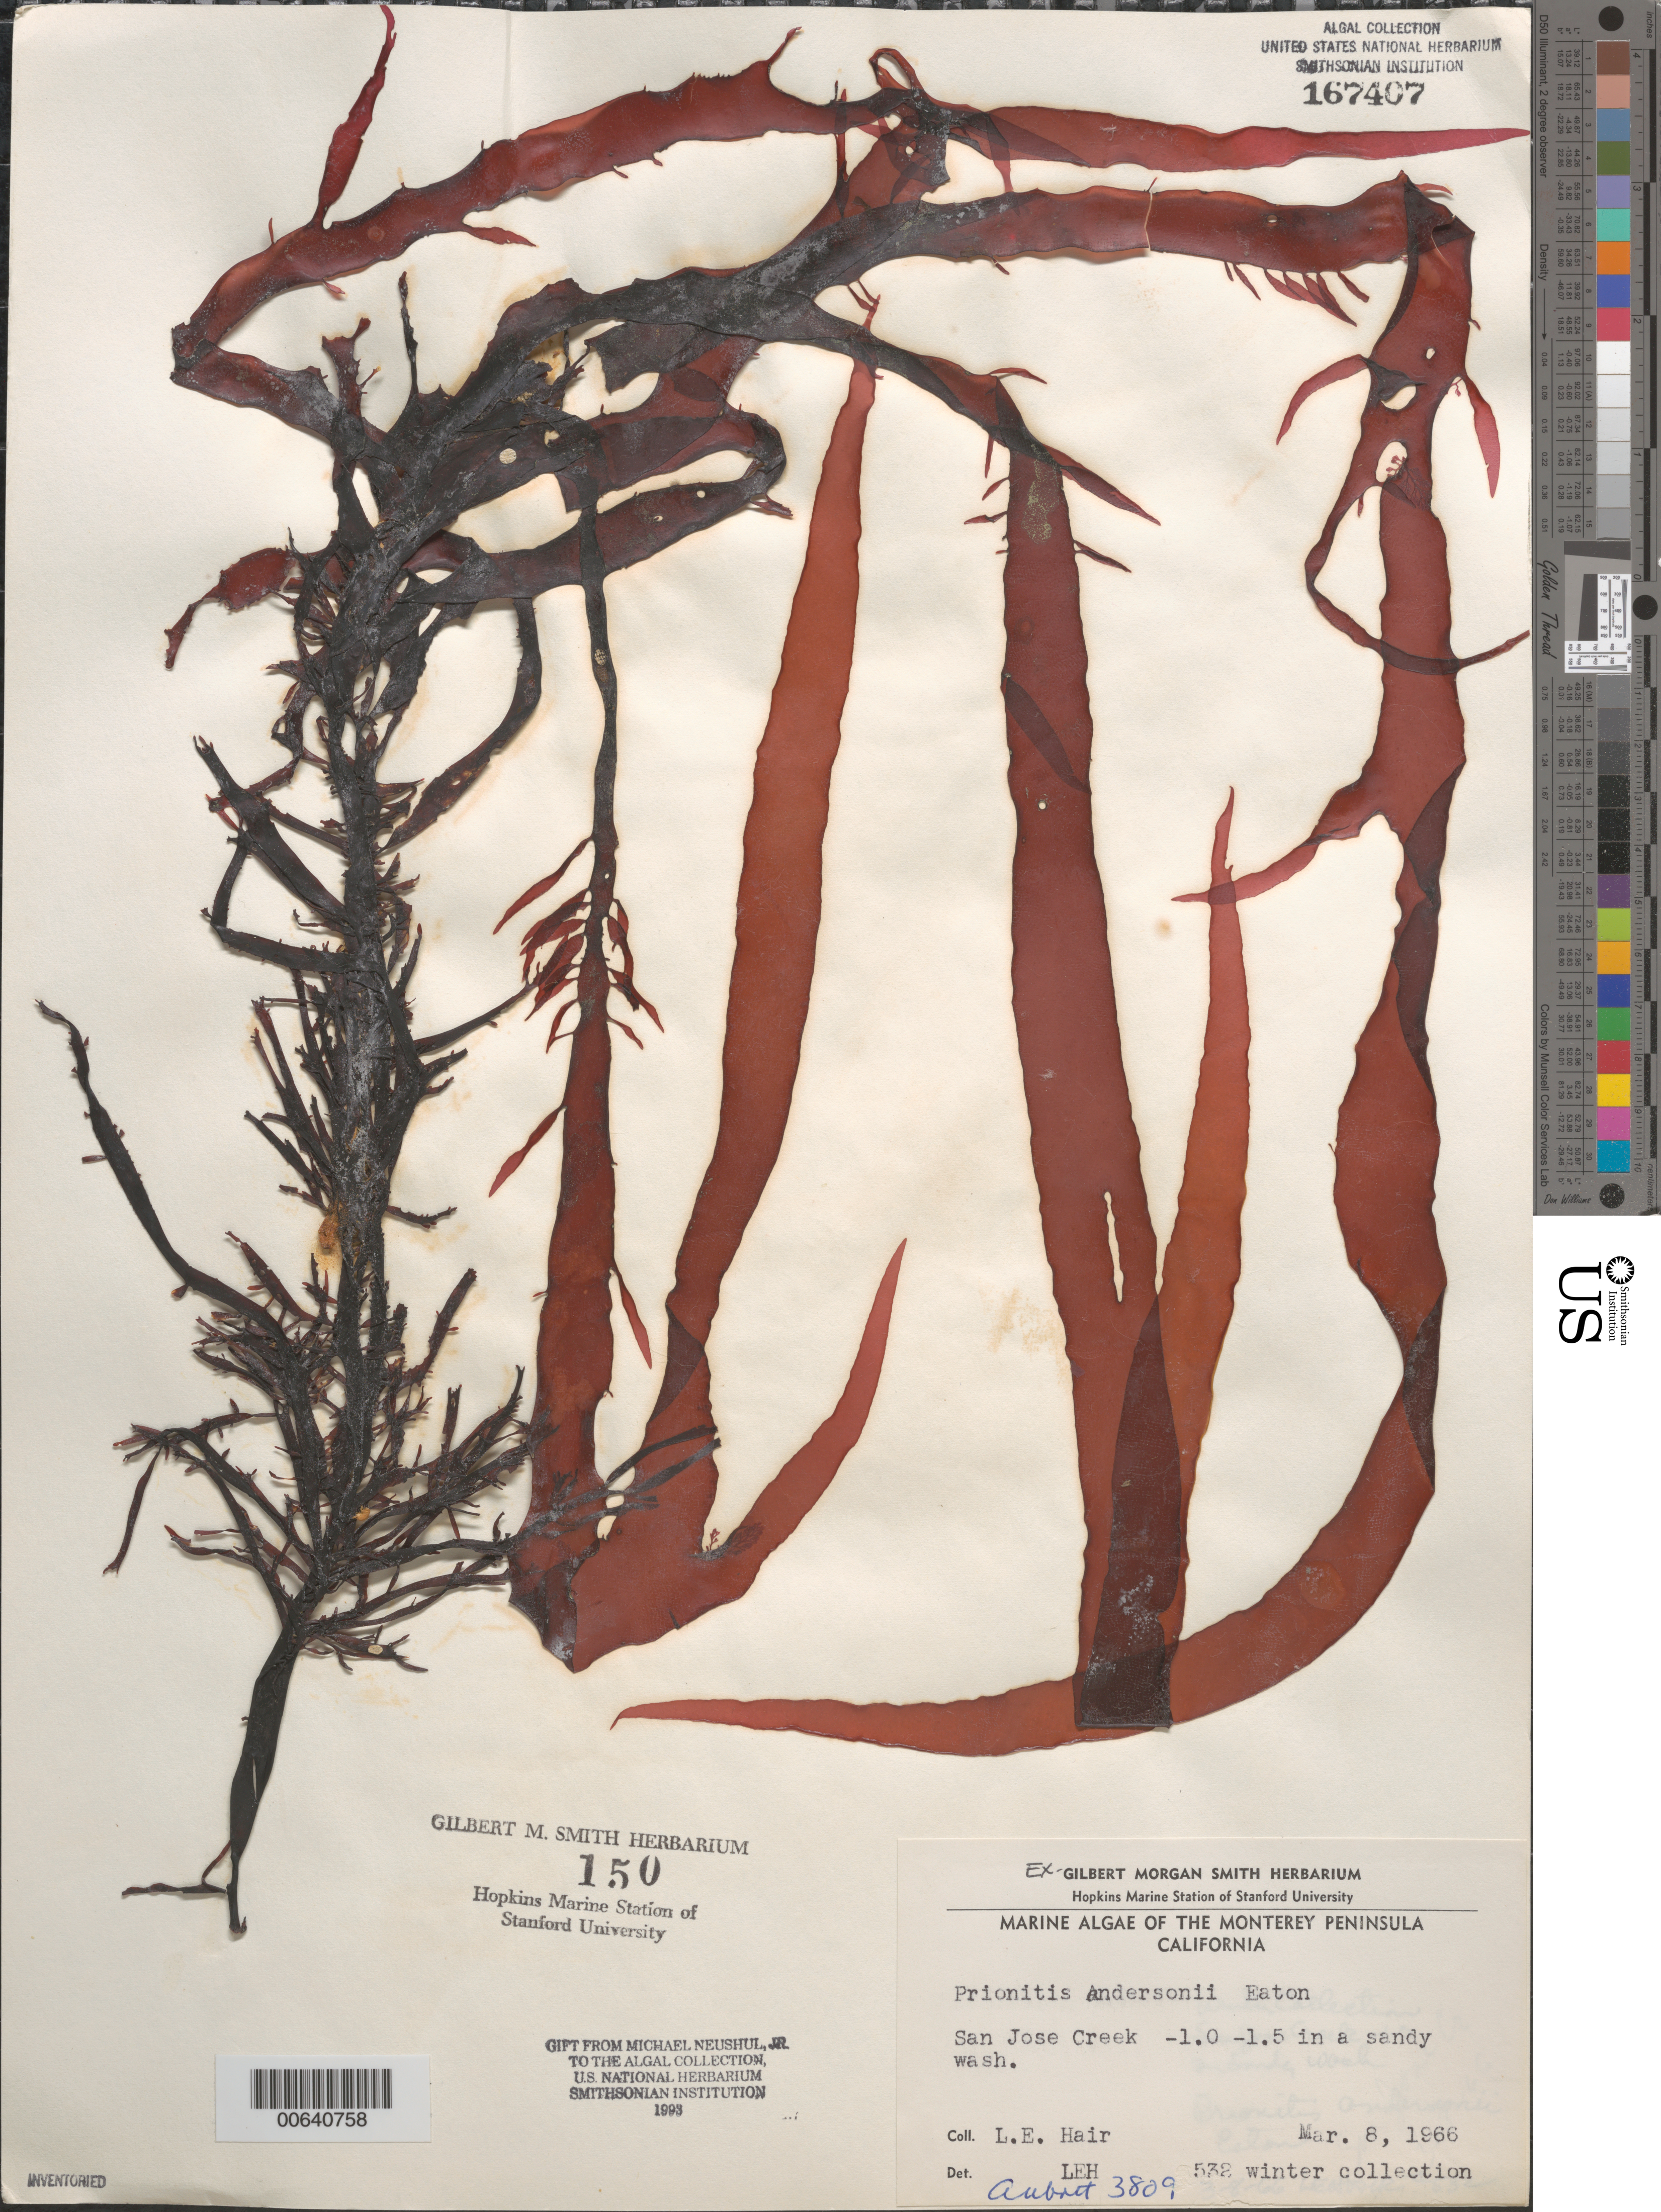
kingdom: Plantae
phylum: Rhodophyta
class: Florideophyceae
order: Cryptonemiales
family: Cryptonemiaceae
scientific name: Prionitis sternbergii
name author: (C. Agardh) J. Agardh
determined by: Algae name updating Project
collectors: L. Hair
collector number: LEH 532 & IAA 3809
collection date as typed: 08 Mar 1966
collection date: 1966-03-08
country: United States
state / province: California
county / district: Monterey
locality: San Jose Creek, Monterey Peninsula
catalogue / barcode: US 167407